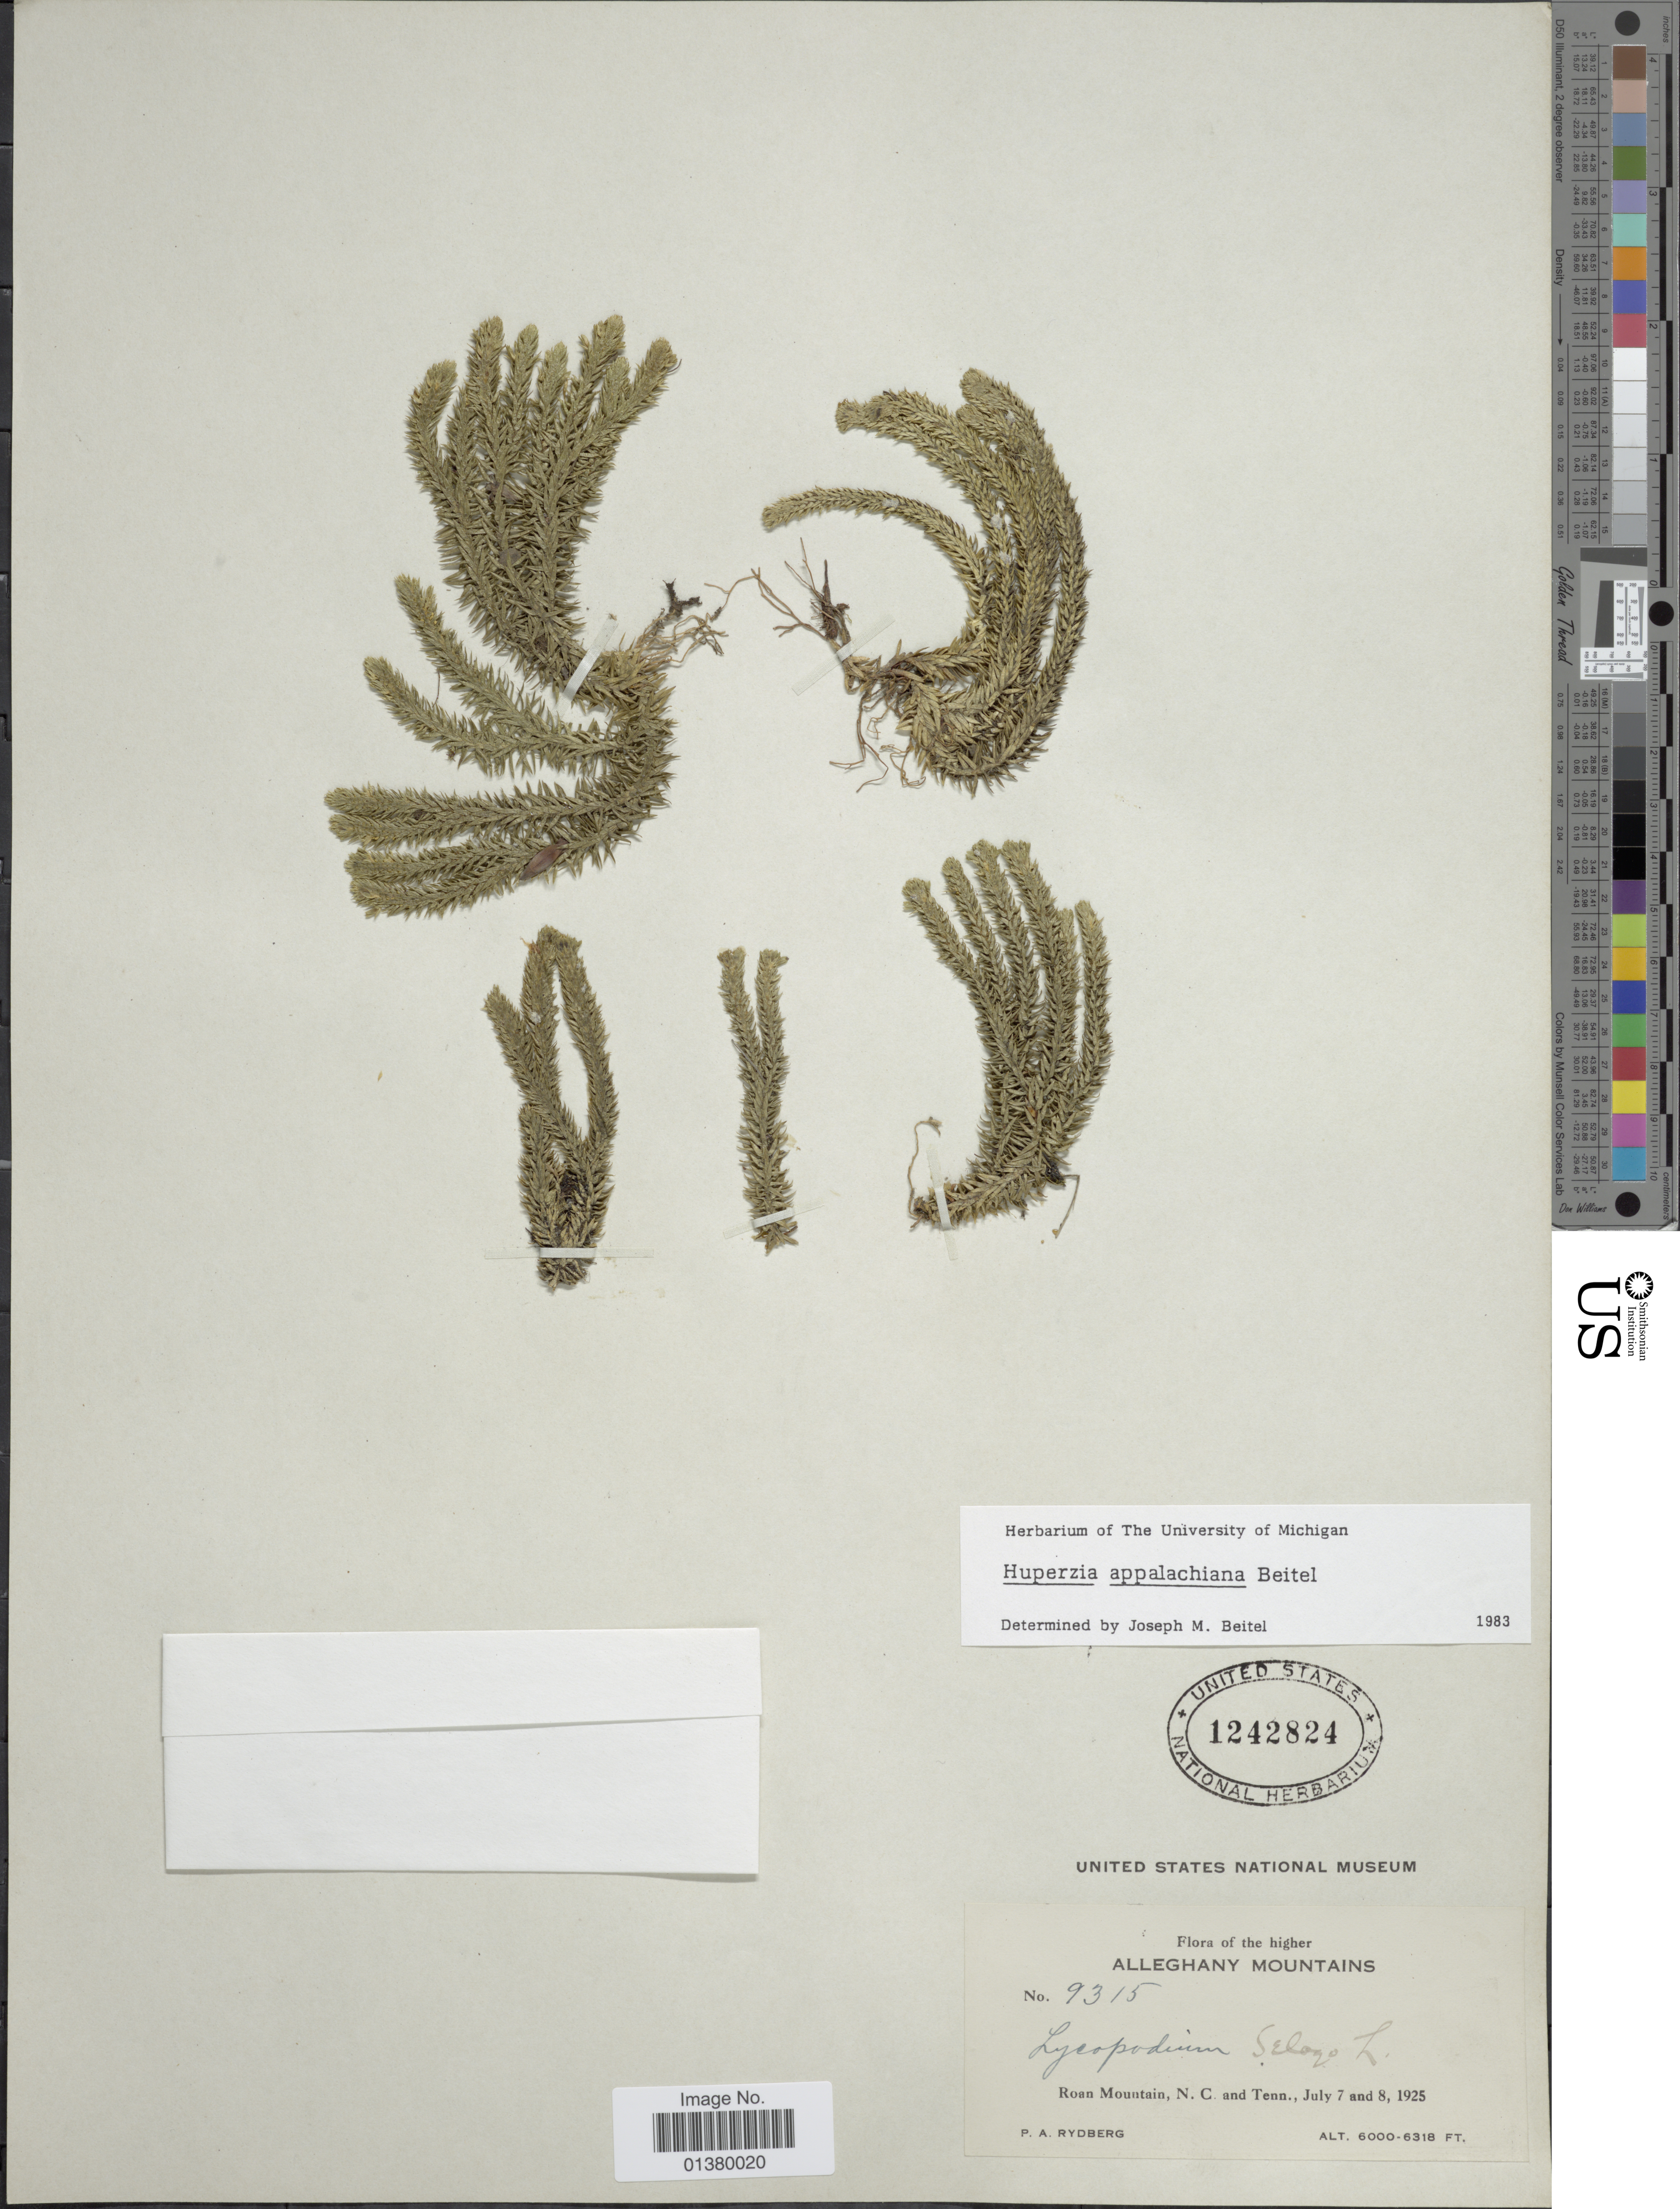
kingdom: Plantae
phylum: Tracheophyta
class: Lycopodiopsida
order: Lycopodiales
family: Lycopodiaceae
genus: Huperzia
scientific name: Huperzia appalachiana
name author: Beitel & Mickel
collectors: P. A. Rydberg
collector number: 9315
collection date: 1925-07-07/1925-07-08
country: United States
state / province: North Carolina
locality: Alleghany Mountains, Roan Mountain, N.C. and tenn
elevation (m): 1829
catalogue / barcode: US 1242824